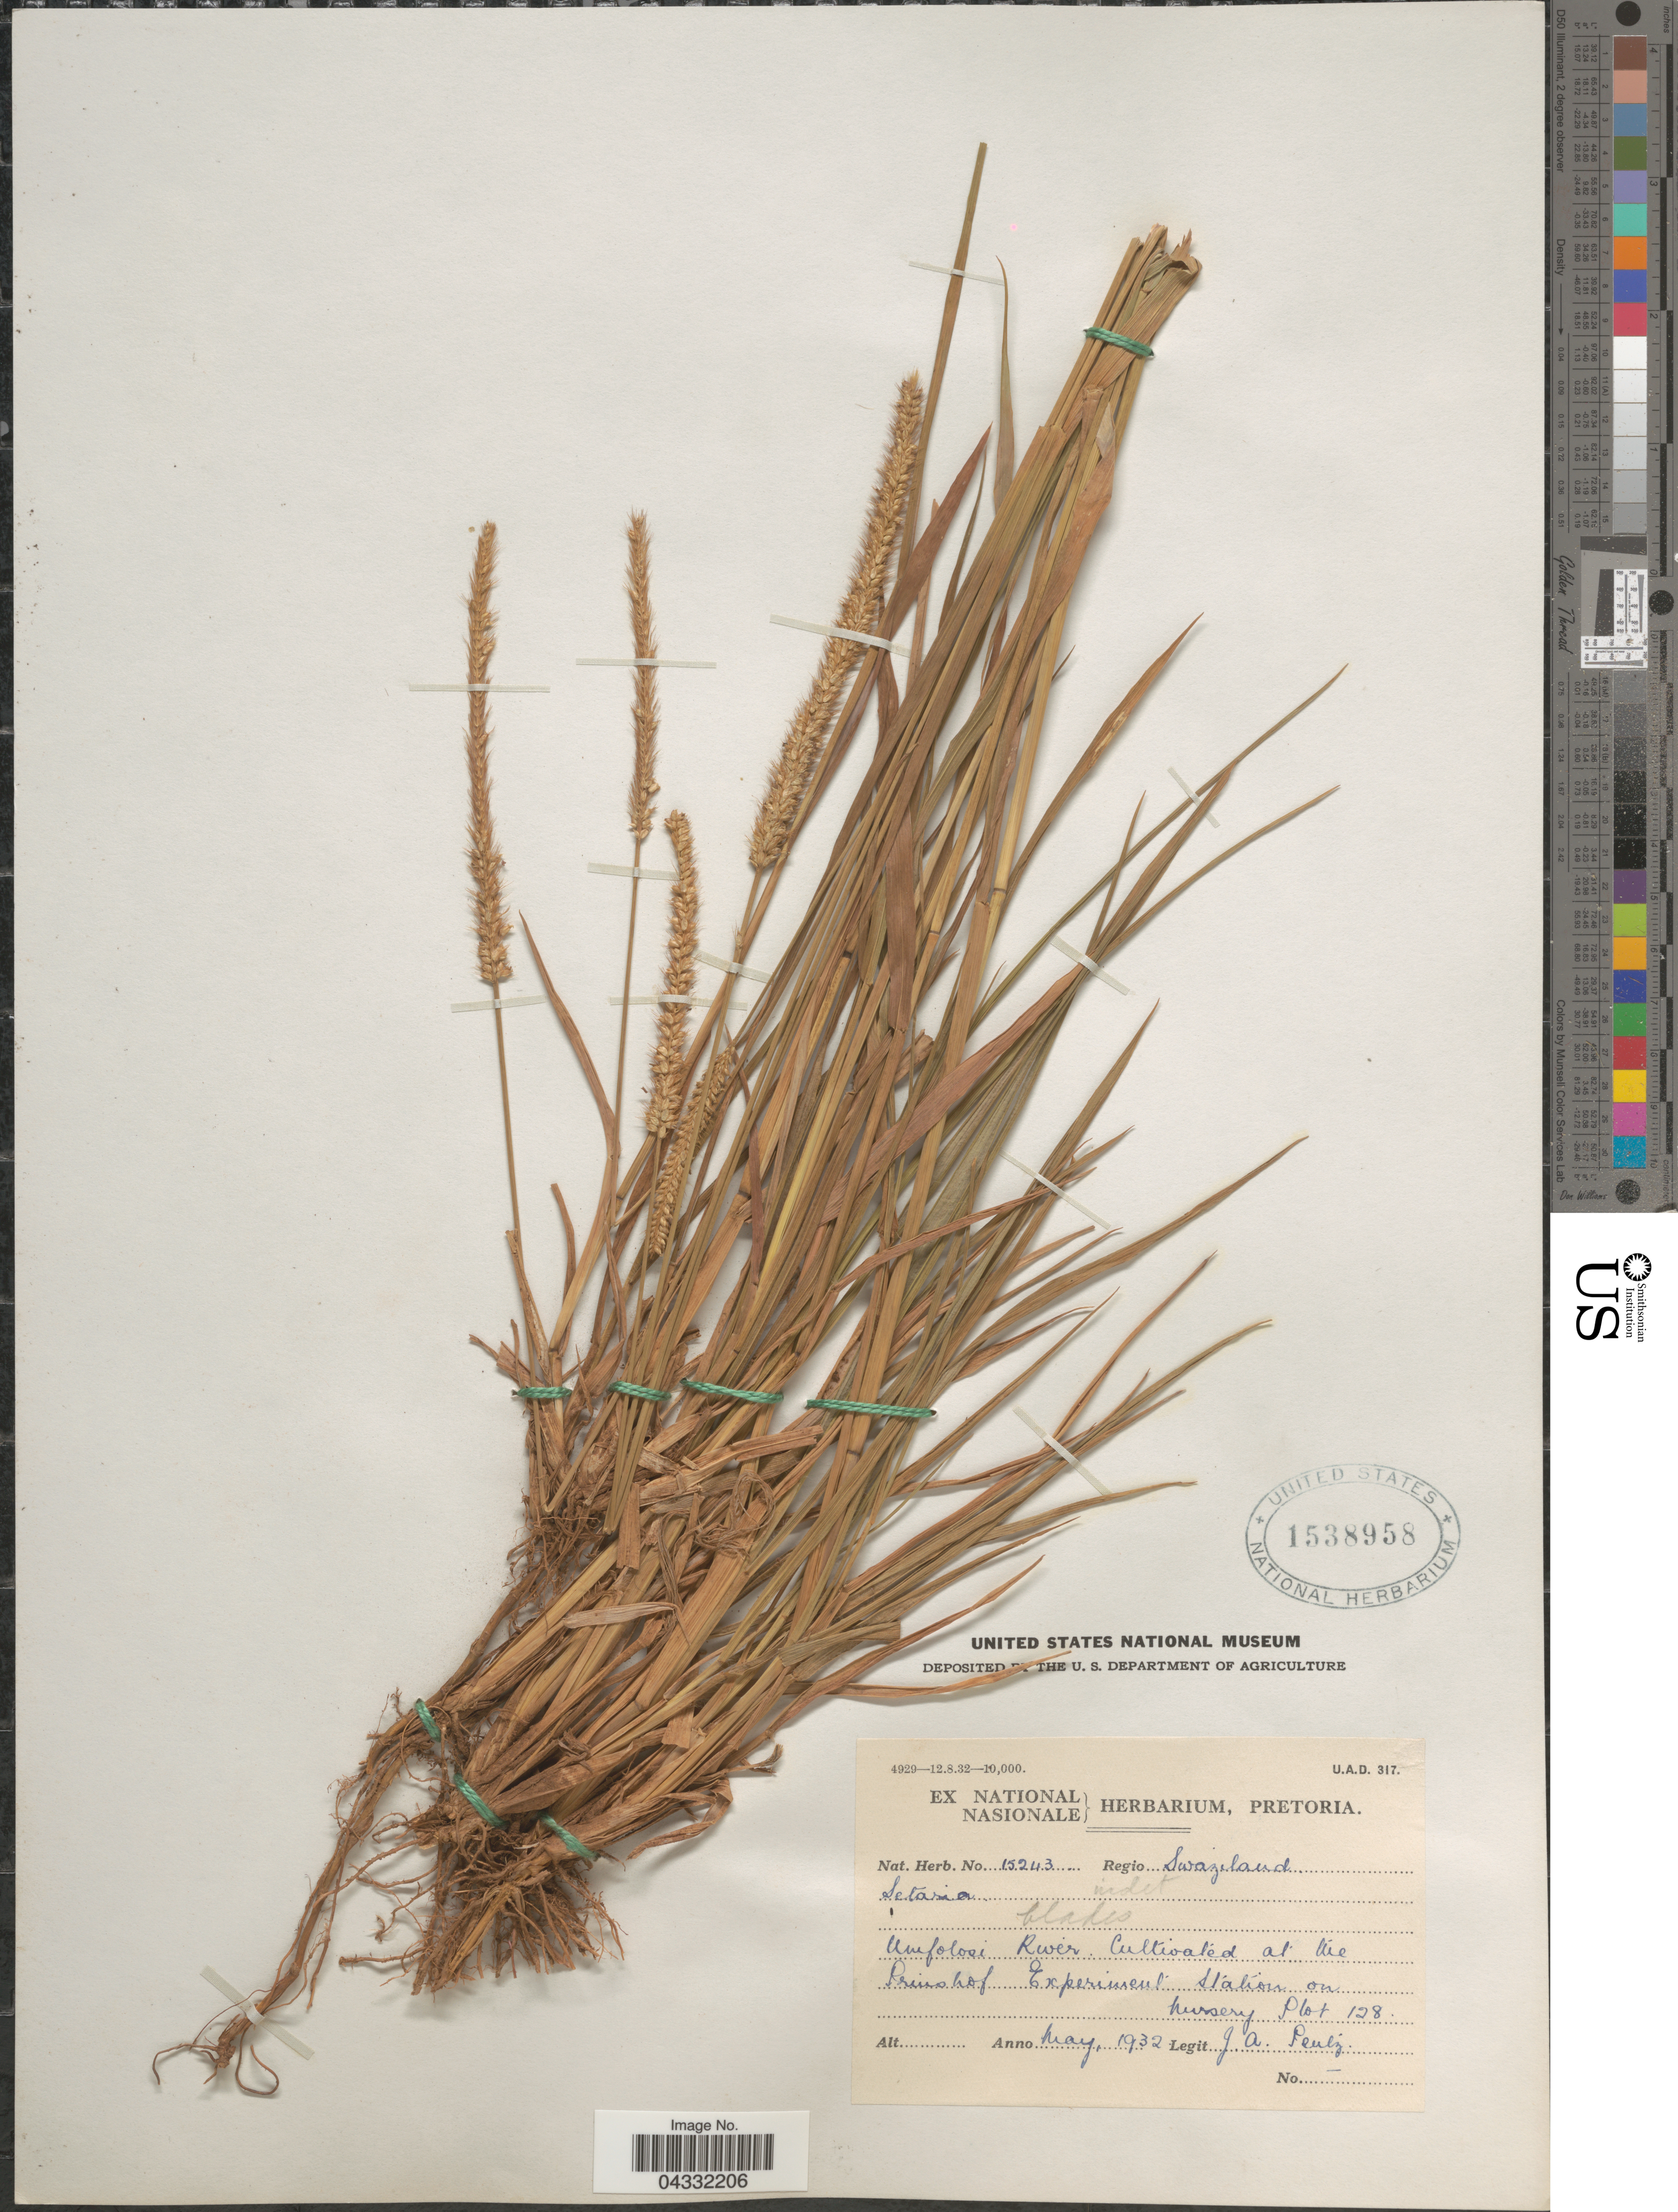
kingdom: Plantae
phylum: Tracheophyta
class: Liliopsida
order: Poales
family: Poaceae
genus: Setaria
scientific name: Setaria sp.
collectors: J. Pentz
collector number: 15243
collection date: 1932-05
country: Eswatini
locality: At the Prinshof Experiment Station on Nursery Plot 128.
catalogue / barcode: US 1538958